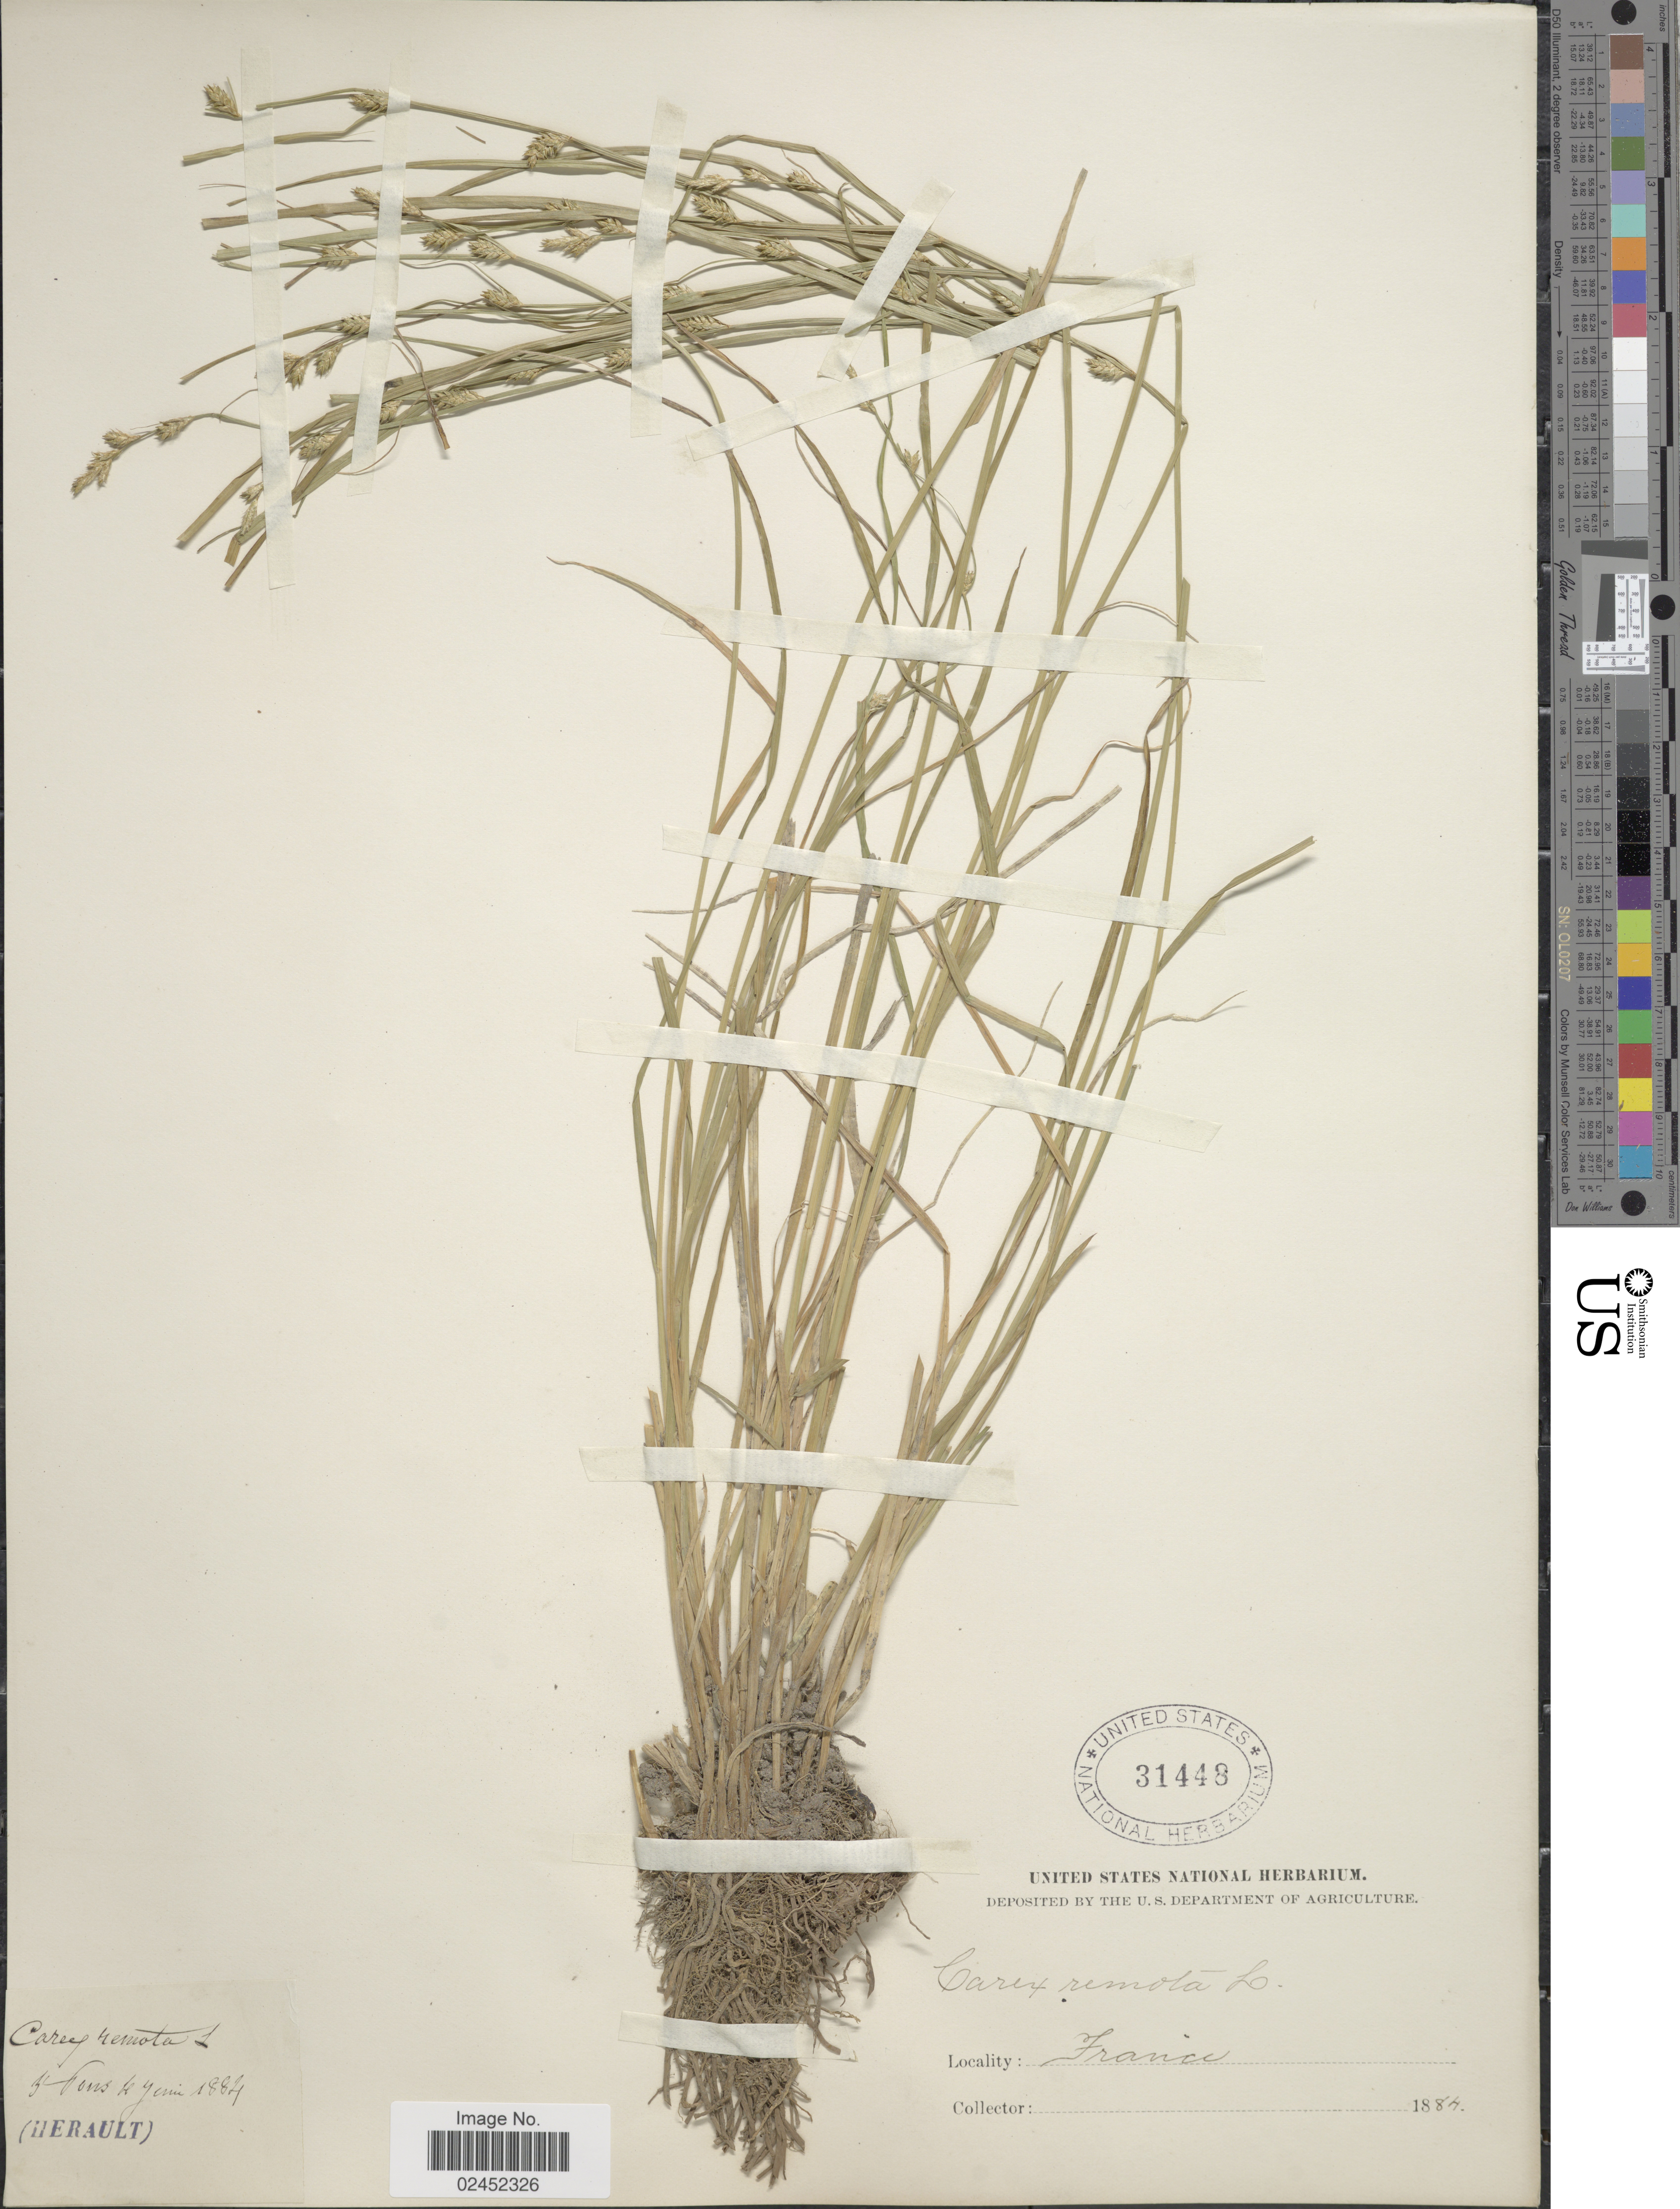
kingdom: Plantae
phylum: Tracheophyta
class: Liliopsida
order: Poales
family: Cyperaceae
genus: Carex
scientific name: Carex remota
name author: L.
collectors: ex herb. United States National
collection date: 1884-06-04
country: France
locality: Herault. France.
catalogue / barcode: US 31448